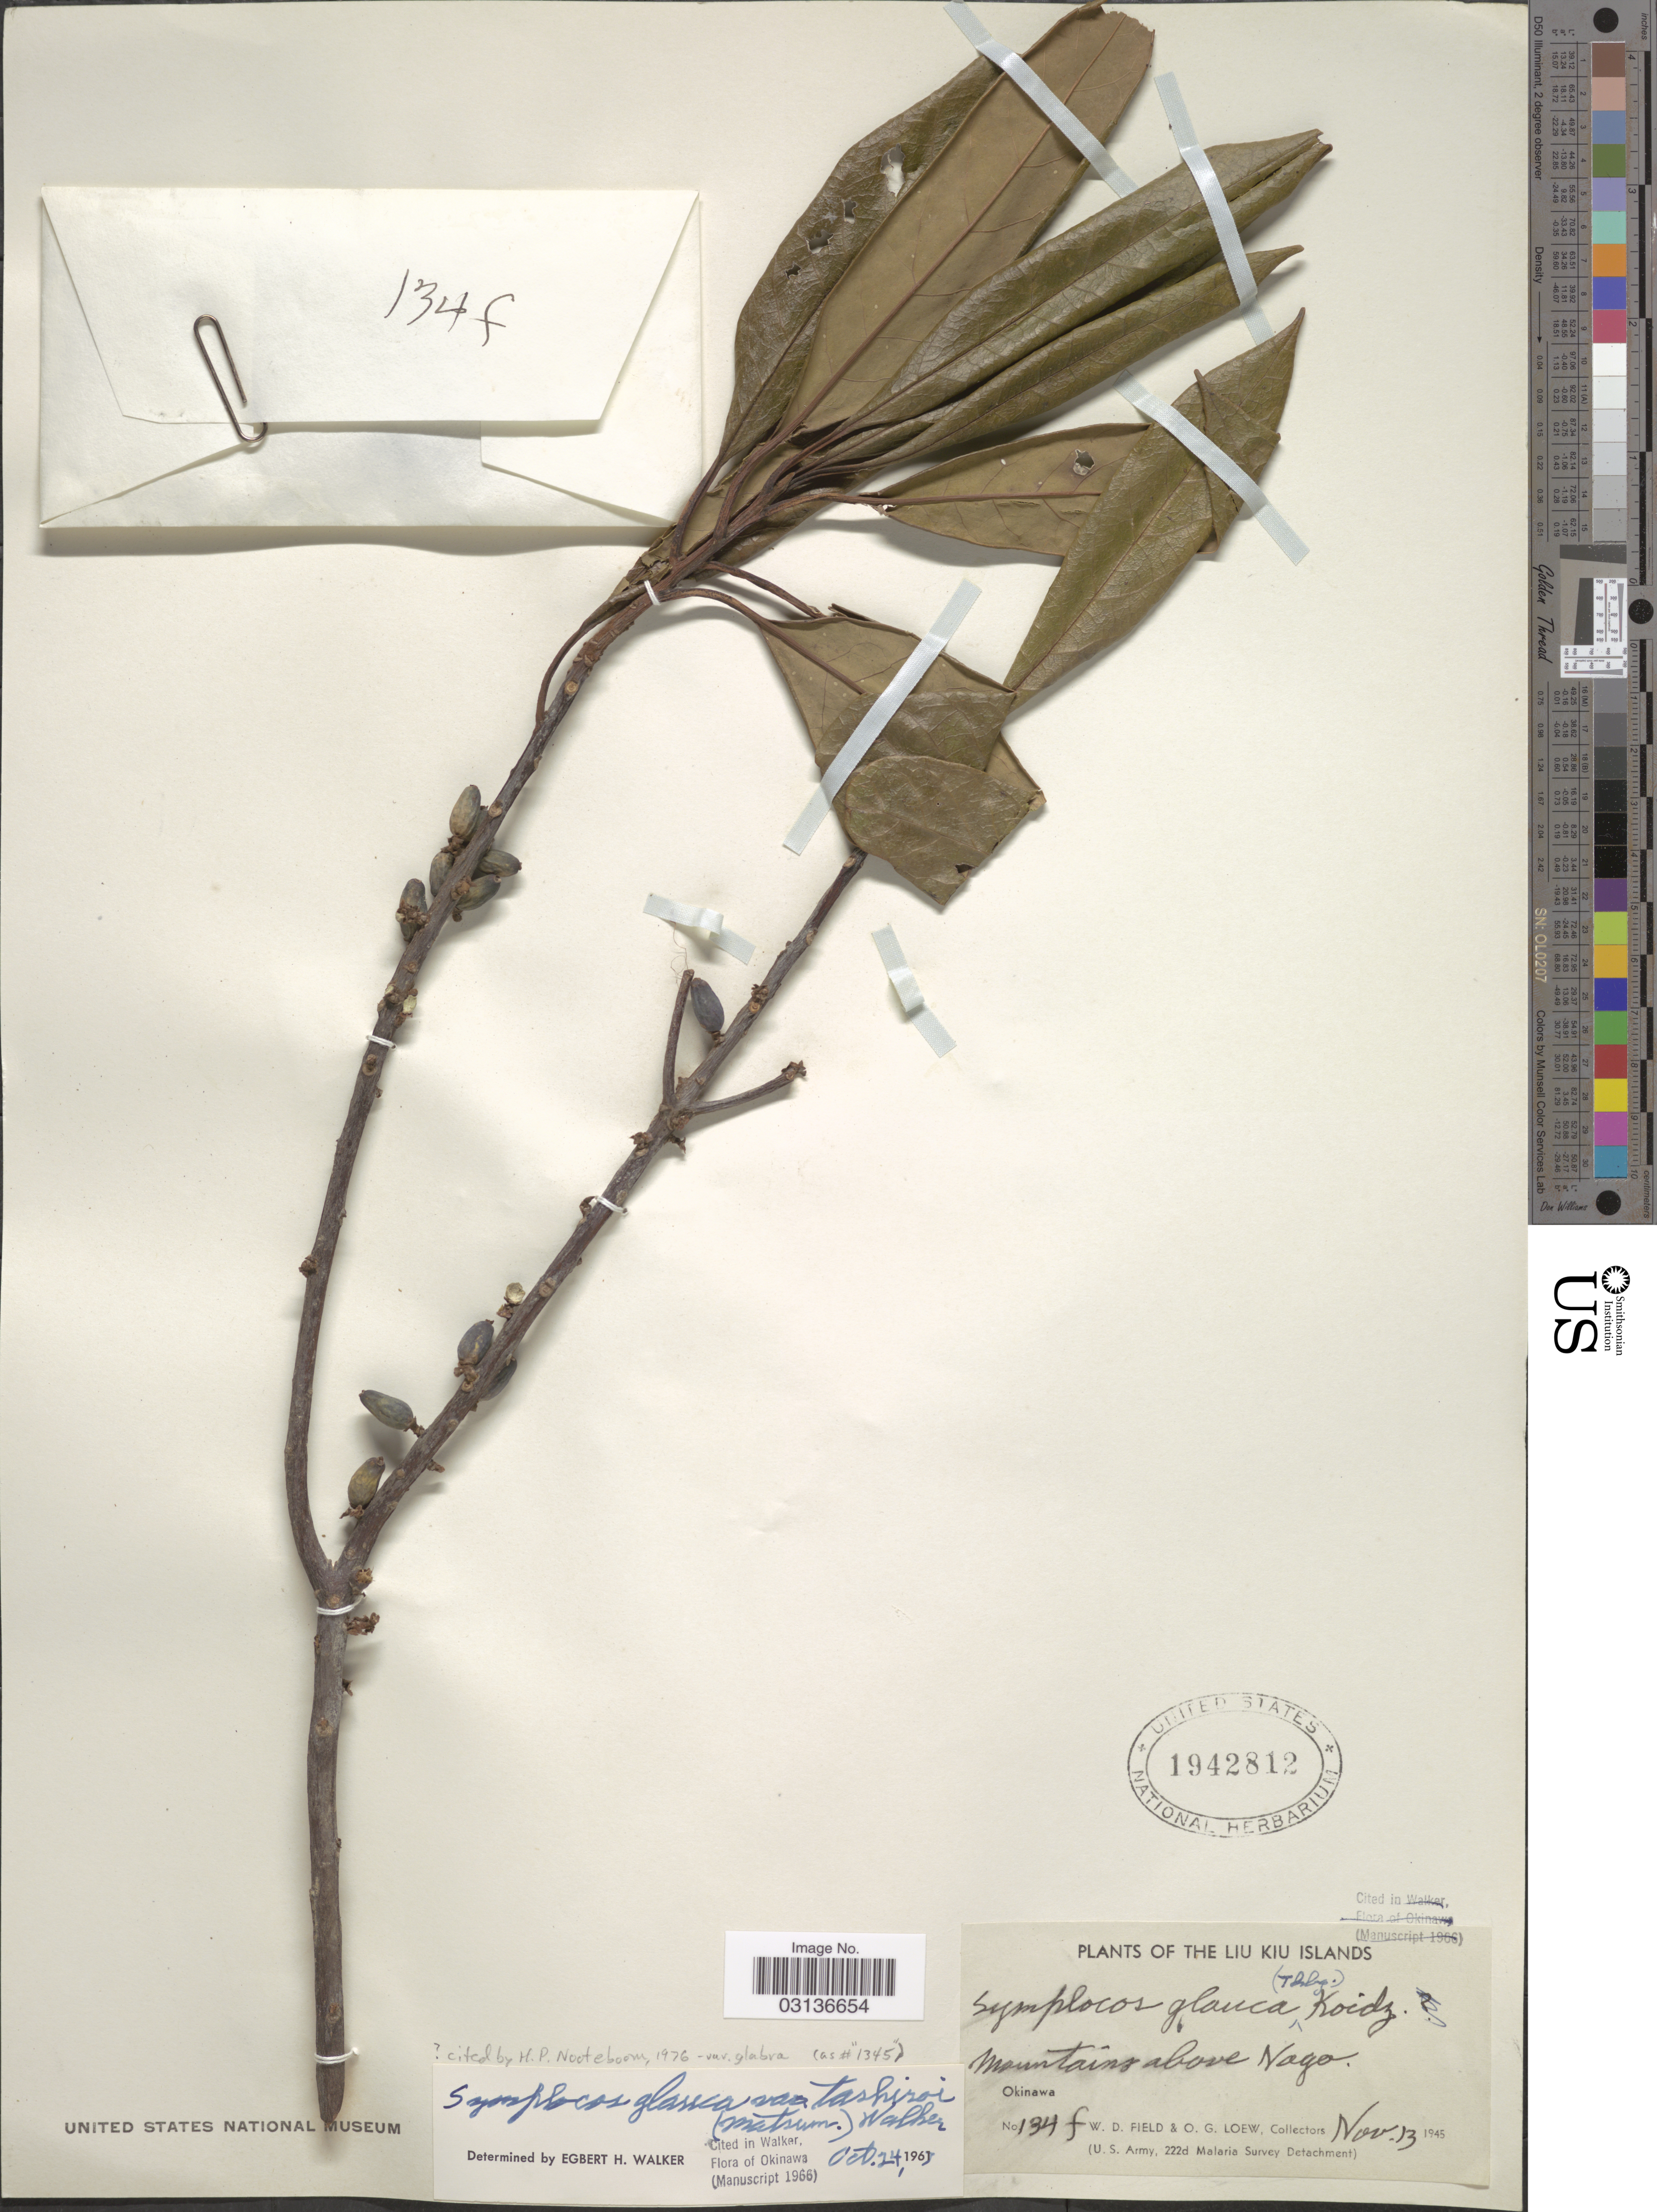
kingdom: Plantae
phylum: Tracheophyta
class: Magnoliopsida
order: Ericales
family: Symplocaceae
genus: Symplocos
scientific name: Symplocos glauca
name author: (Thunb.) Koidz.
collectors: W. D. Field & O. G. Loew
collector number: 134f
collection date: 1945-11-13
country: Japan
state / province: Okinawa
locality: Liu Kiu Islands. Mountains above Nago.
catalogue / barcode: US 1942812